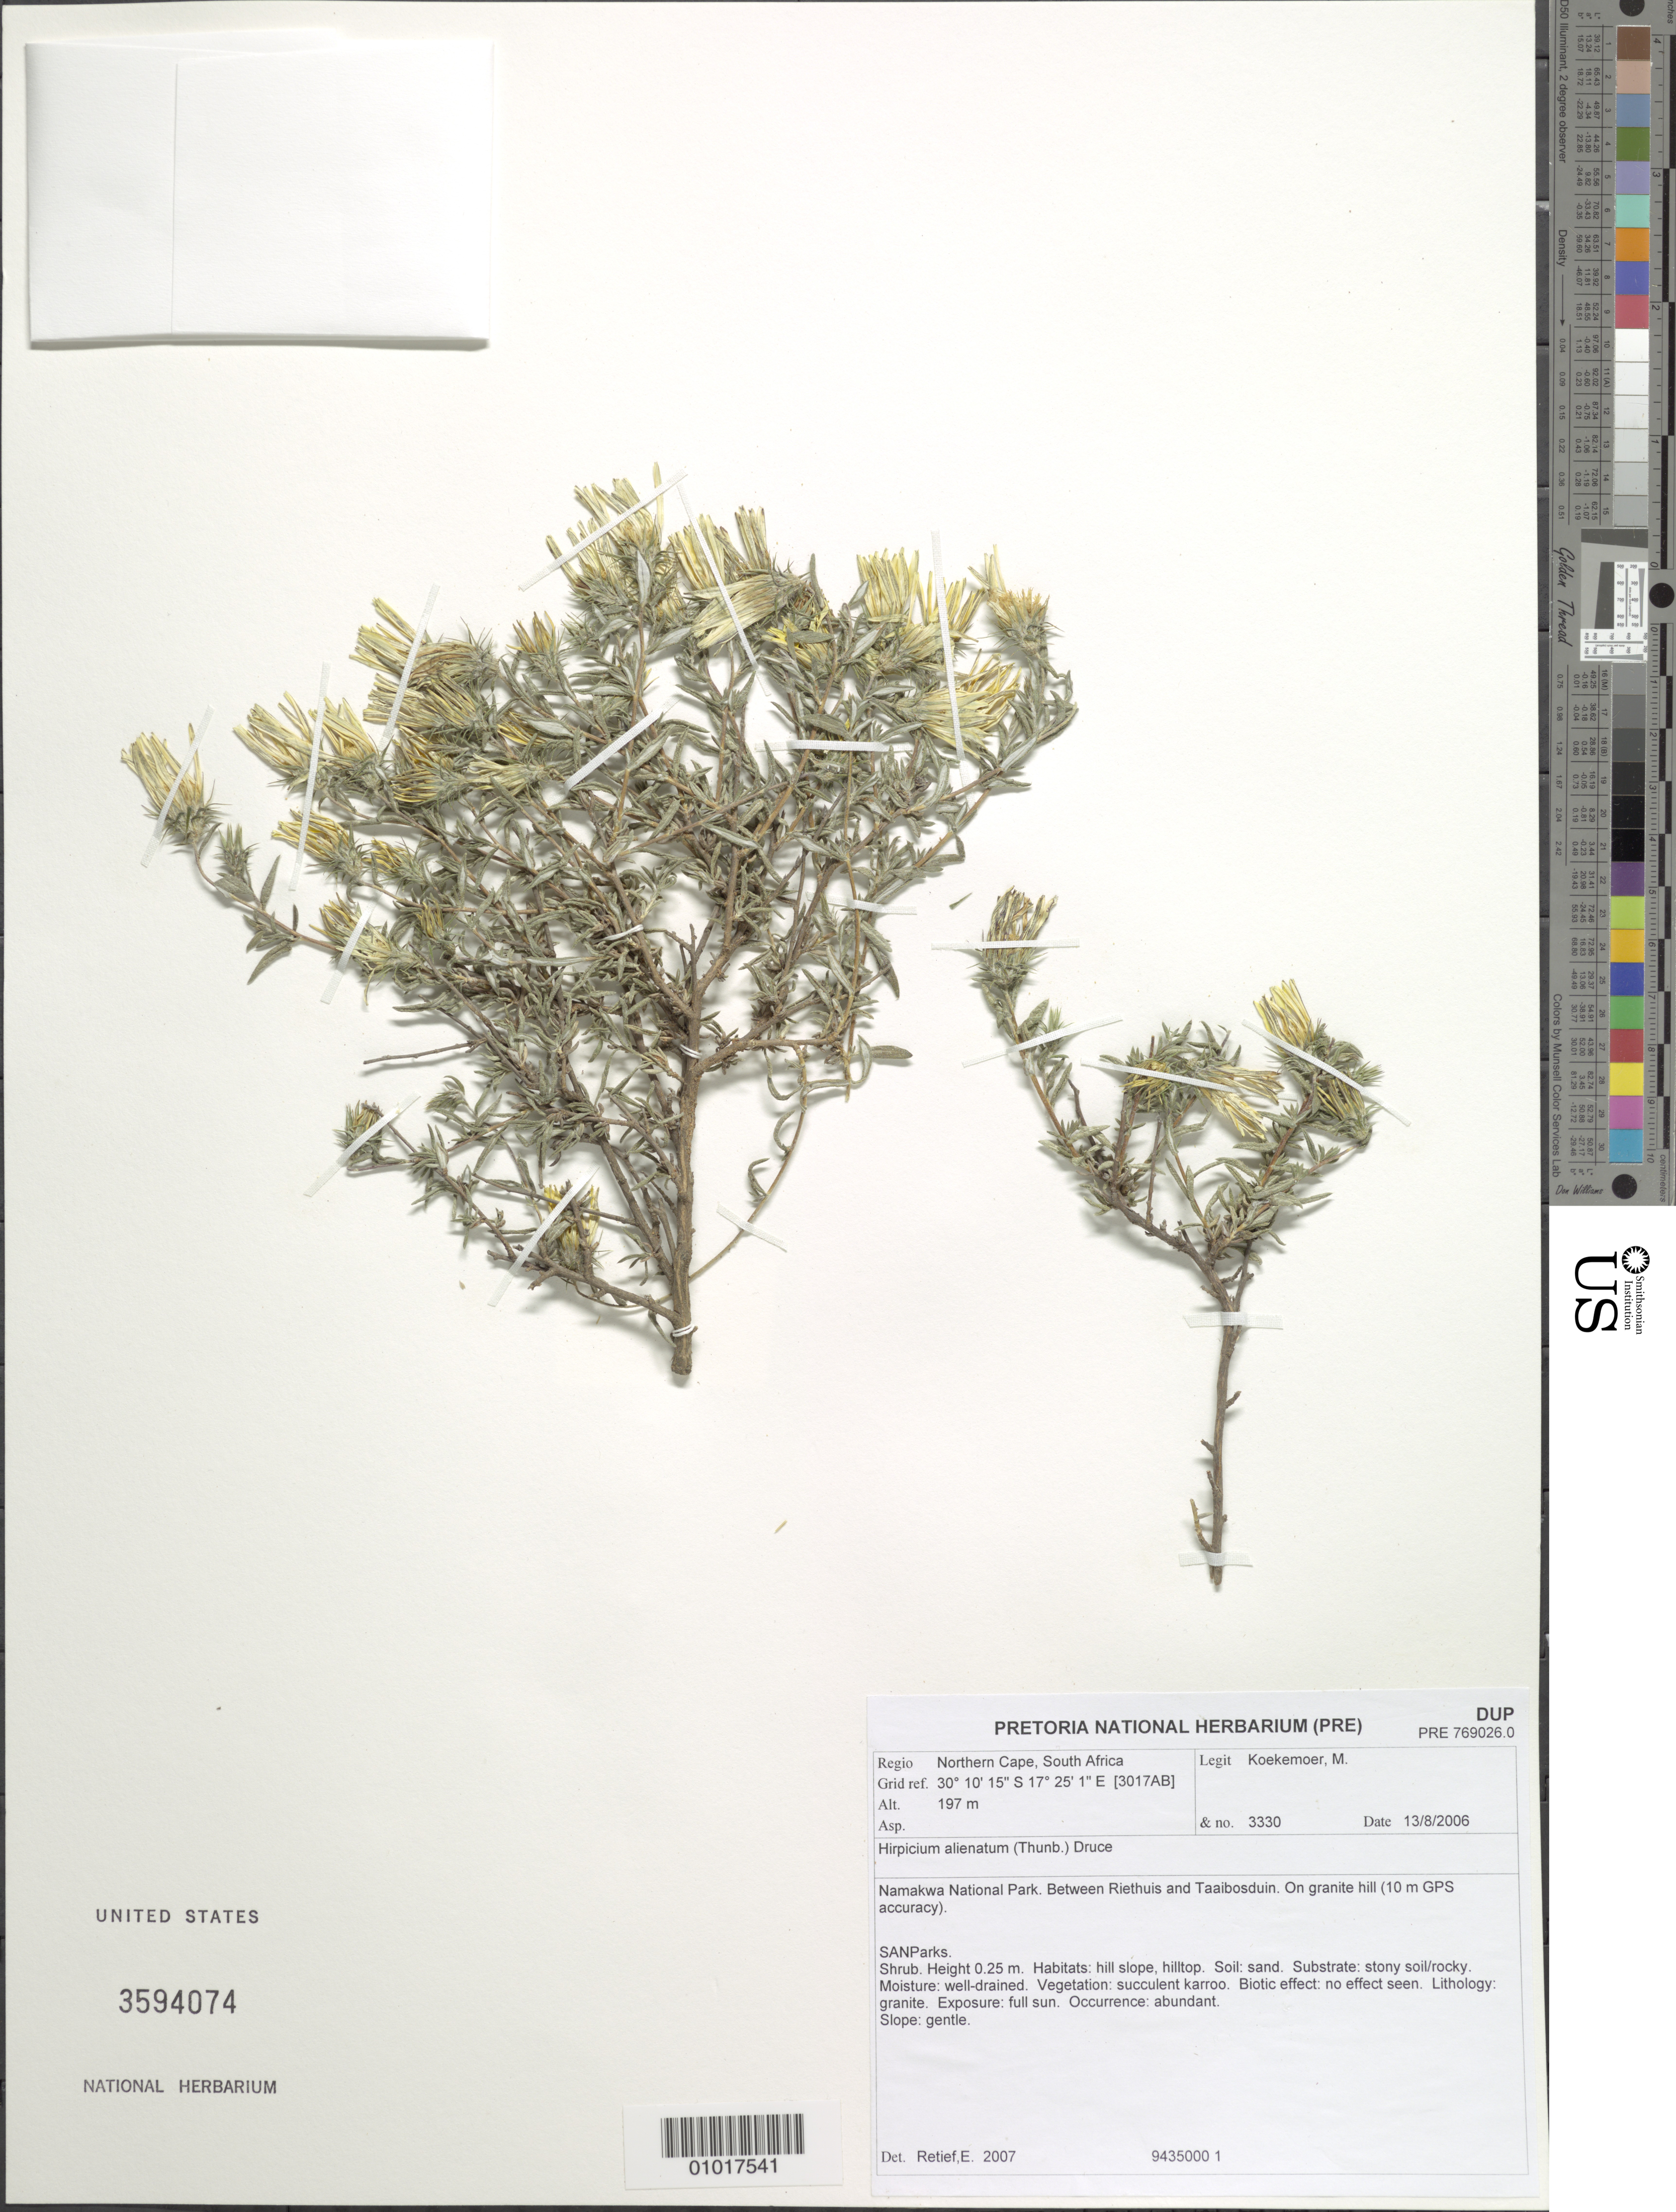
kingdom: Plantae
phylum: Tracheophyta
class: Magnoliopsida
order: Asterales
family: Asteraceae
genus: Hirpicium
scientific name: Hirpicium alienatum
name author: (Thunb.) Druce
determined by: Retief, E.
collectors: M. Koekemoer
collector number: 3330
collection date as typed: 13 August 2006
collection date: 2006-08-13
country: South Africa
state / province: Northern Cape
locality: Namakwa National Park. Between Riethuis and Taaibosduin. On granite hill (10 m GPS accuracy).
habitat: Granite hill, hill slope, hilltop. Soil: sand. Substrate stony soil/rocky. Moisture: well-drained. Vegetation: succulent karroo…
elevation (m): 197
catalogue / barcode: US 3594074